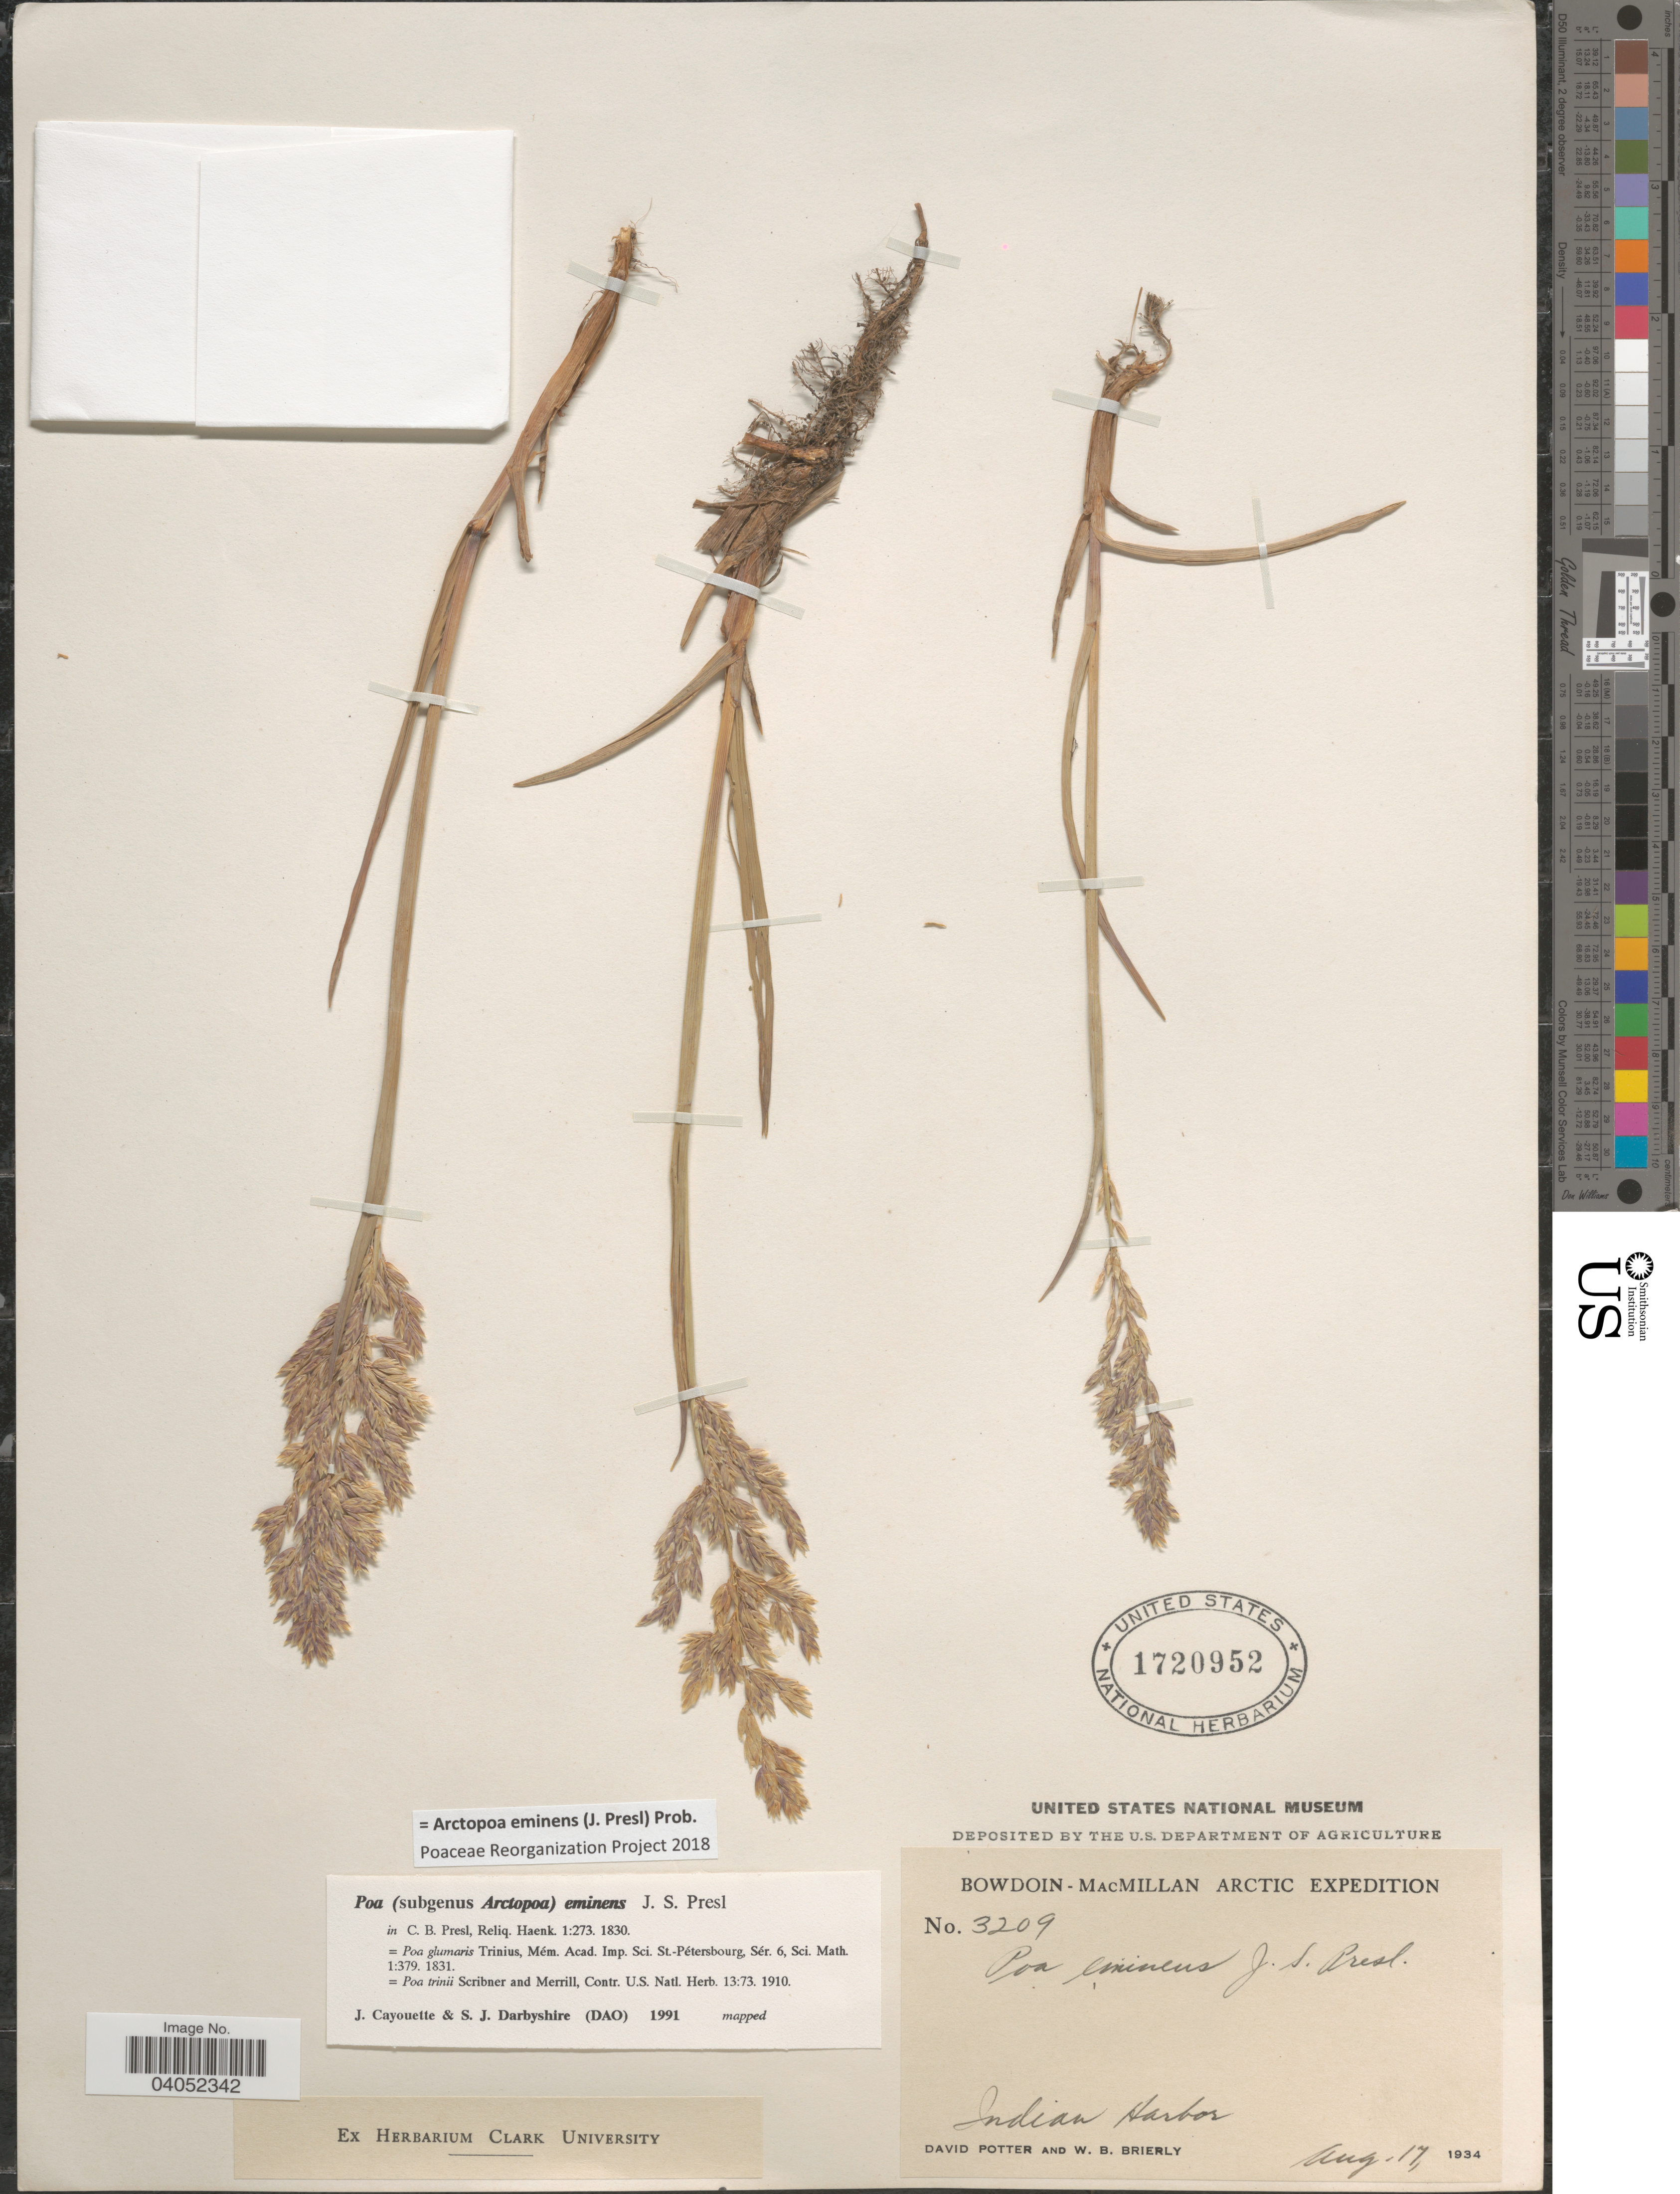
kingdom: Plantae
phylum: Tracheophyta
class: Liliopsida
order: Poales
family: Poaceae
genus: Arctopoa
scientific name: Arctopoa eminens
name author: (J. Presl) Prob.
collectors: D. Potter & W. Brierly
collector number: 3209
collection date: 1934-08-17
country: Canada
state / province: Nova Scotia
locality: Indian Harbor.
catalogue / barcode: US 1720952